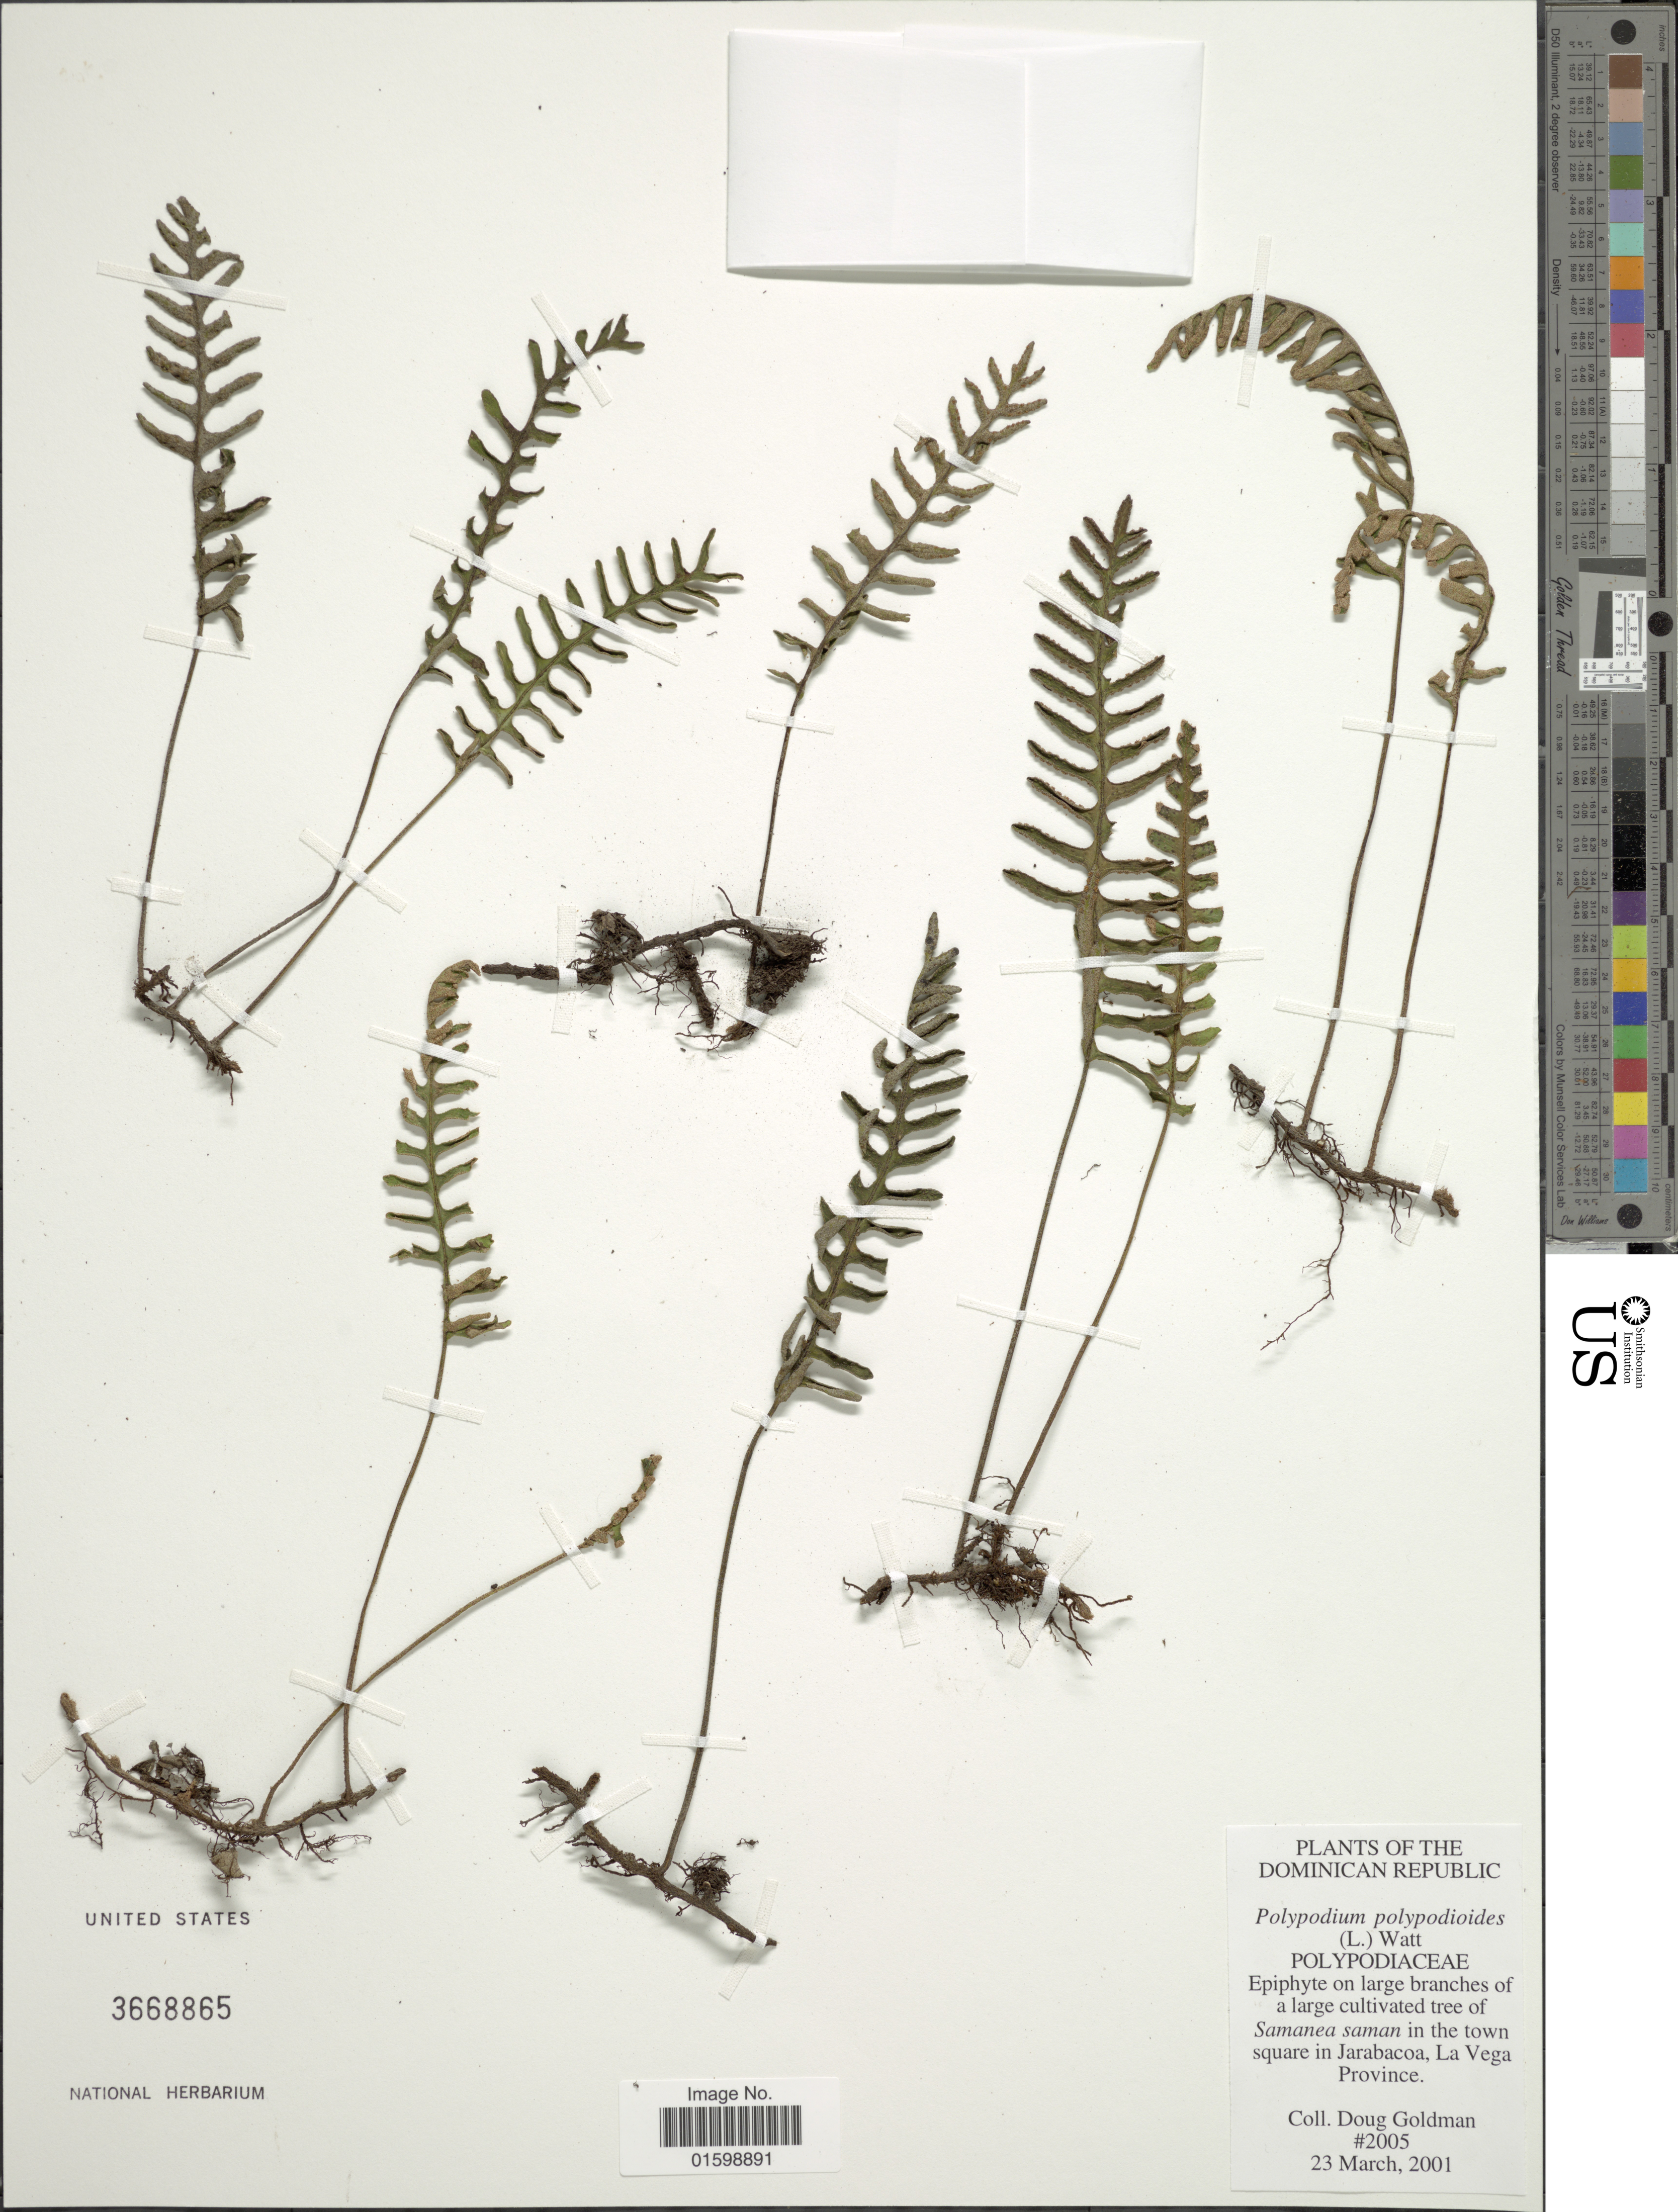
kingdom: Plantae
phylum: Tracheophyta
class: Polypodiopsida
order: Polypodiales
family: Polypodiaceae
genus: Pleopeltis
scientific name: Pleopeltis polypodioides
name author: (L.) E.G. Andrews & Windham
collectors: D. Goldman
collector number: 2005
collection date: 2001-03-23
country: Dominican Republic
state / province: La Vega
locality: In the town square in Jarabacoa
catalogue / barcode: US 3668865